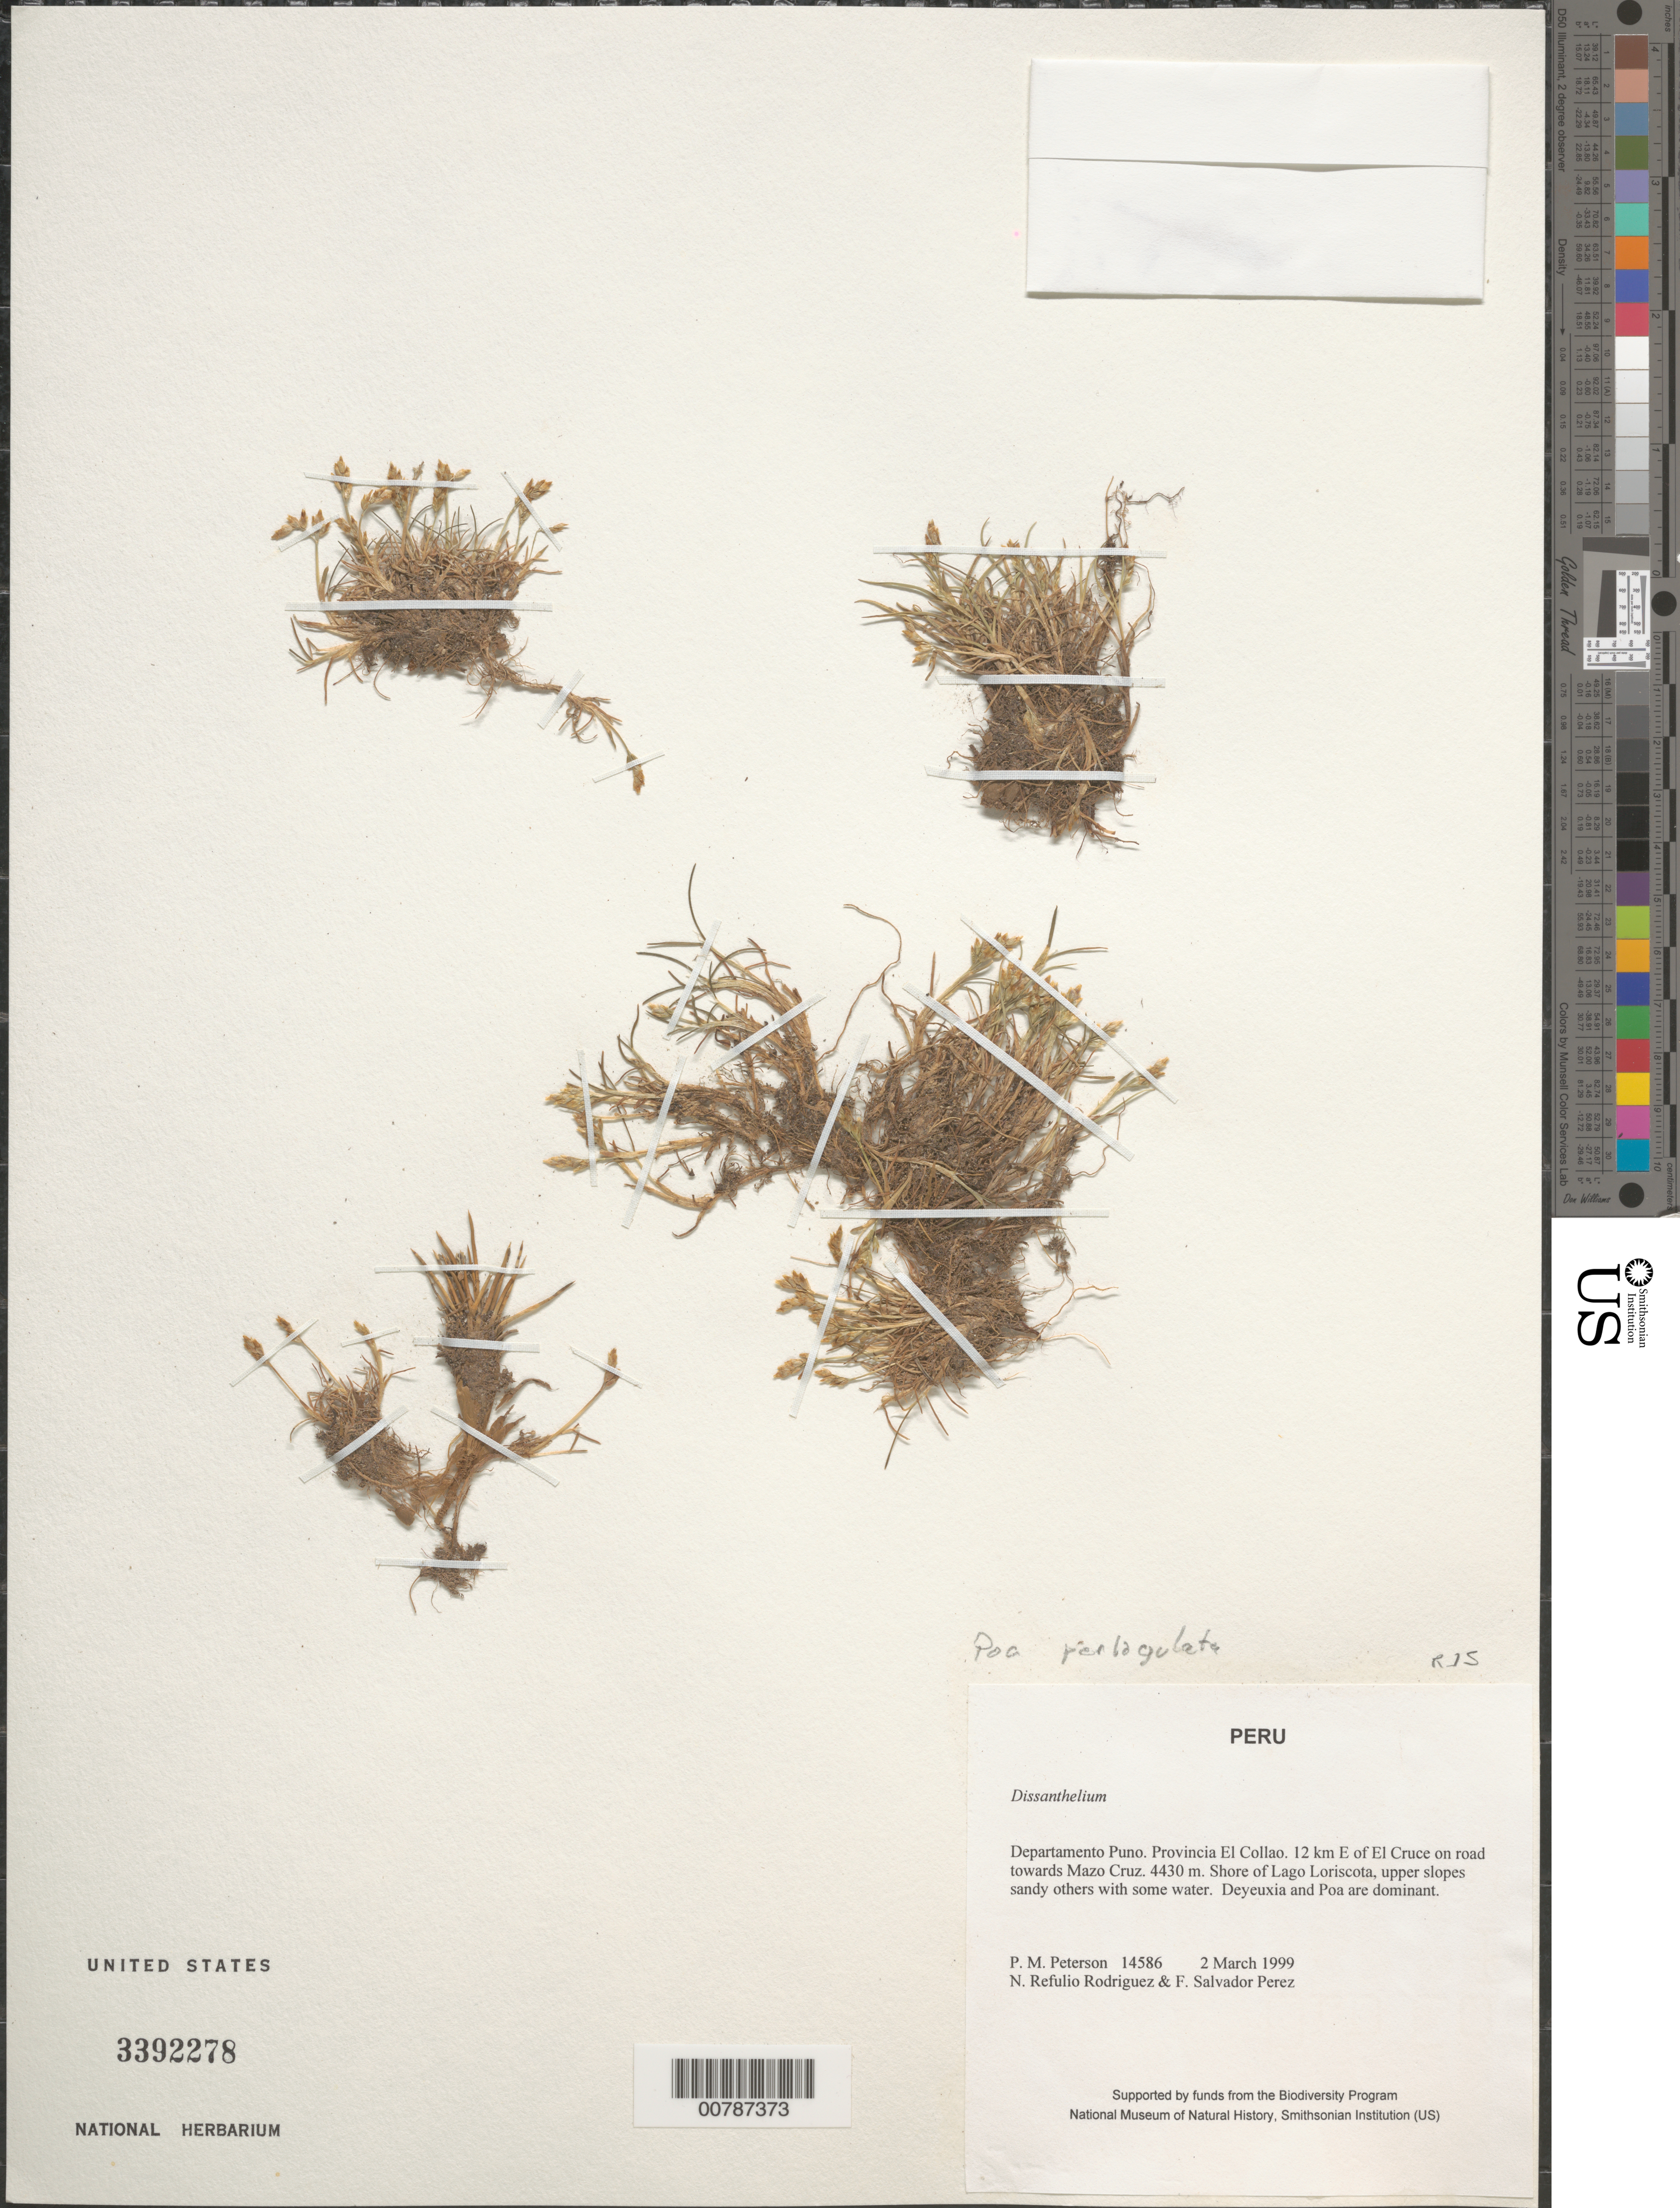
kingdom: Plantae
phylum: Tracheophyta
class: Liliopsida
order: Poales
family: Poaceae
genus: Poa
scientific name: Poa perligulata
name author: Pilg.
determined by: Soreng, Robert J., Research Associate (BOT), Smithsonian Institution - National Museum of Natural History (UNITED STATES)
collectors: P. M. Peterson, N. Refulio-Rodríguez & F. Salvador Perez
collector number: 14586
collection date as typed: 02 Mar 1999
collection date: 1999-03-02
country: Peru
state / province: Puno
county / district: El Collao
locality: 12 km E of El Cruce on road towards Mazo Cruz.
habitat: Shore of Lago Loriscota, upper slopes sandy others with some water. Deyeuxia and Poa are dominant.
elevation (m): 4430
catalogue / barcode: US 3392278